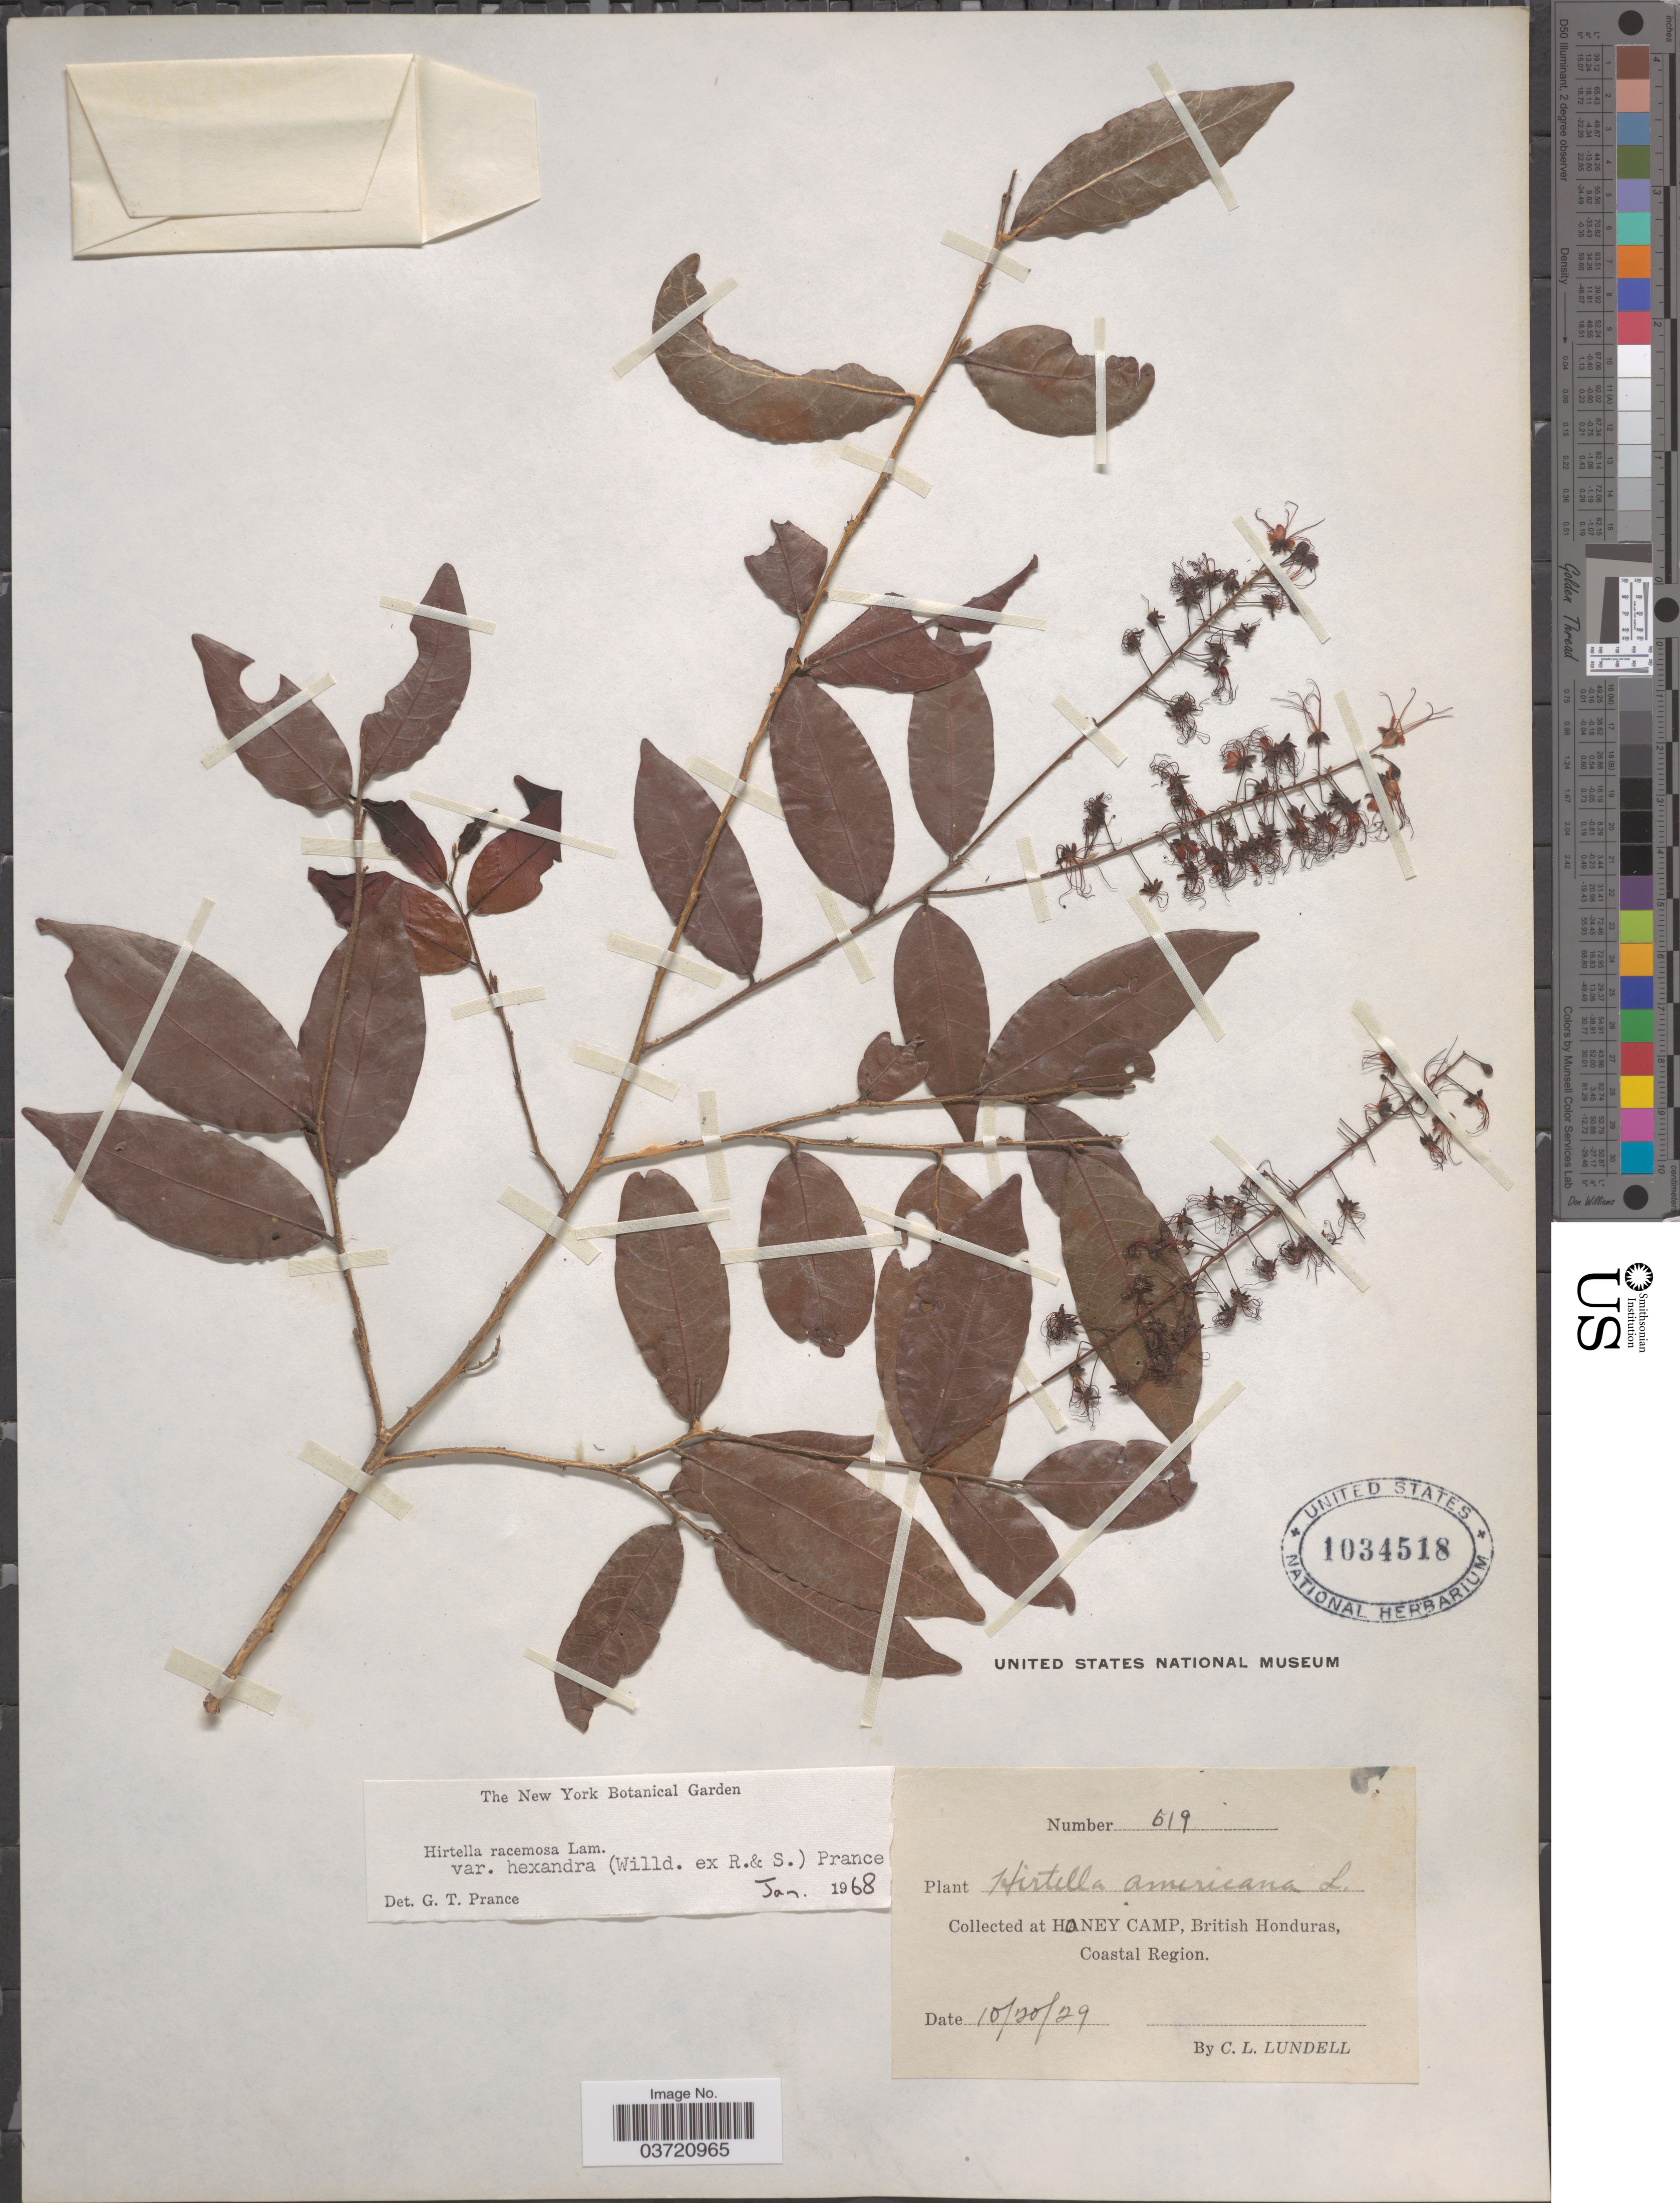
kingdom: Plantae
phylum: Tracheophyta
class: Magnoliopsida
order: Malpighiales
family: Chrysobalanaceae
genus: Hirtella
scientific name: Hirtella racemosa var. hexandra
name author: (Willd. ex Roem. & Schult.) Prance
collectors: C. L. Lundell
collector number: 619*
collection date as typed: Transcribed d/m/y: 20/10/29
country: Belize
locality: Honey Camp, British Honduras, Coastal Region.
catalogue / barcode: US 1034518